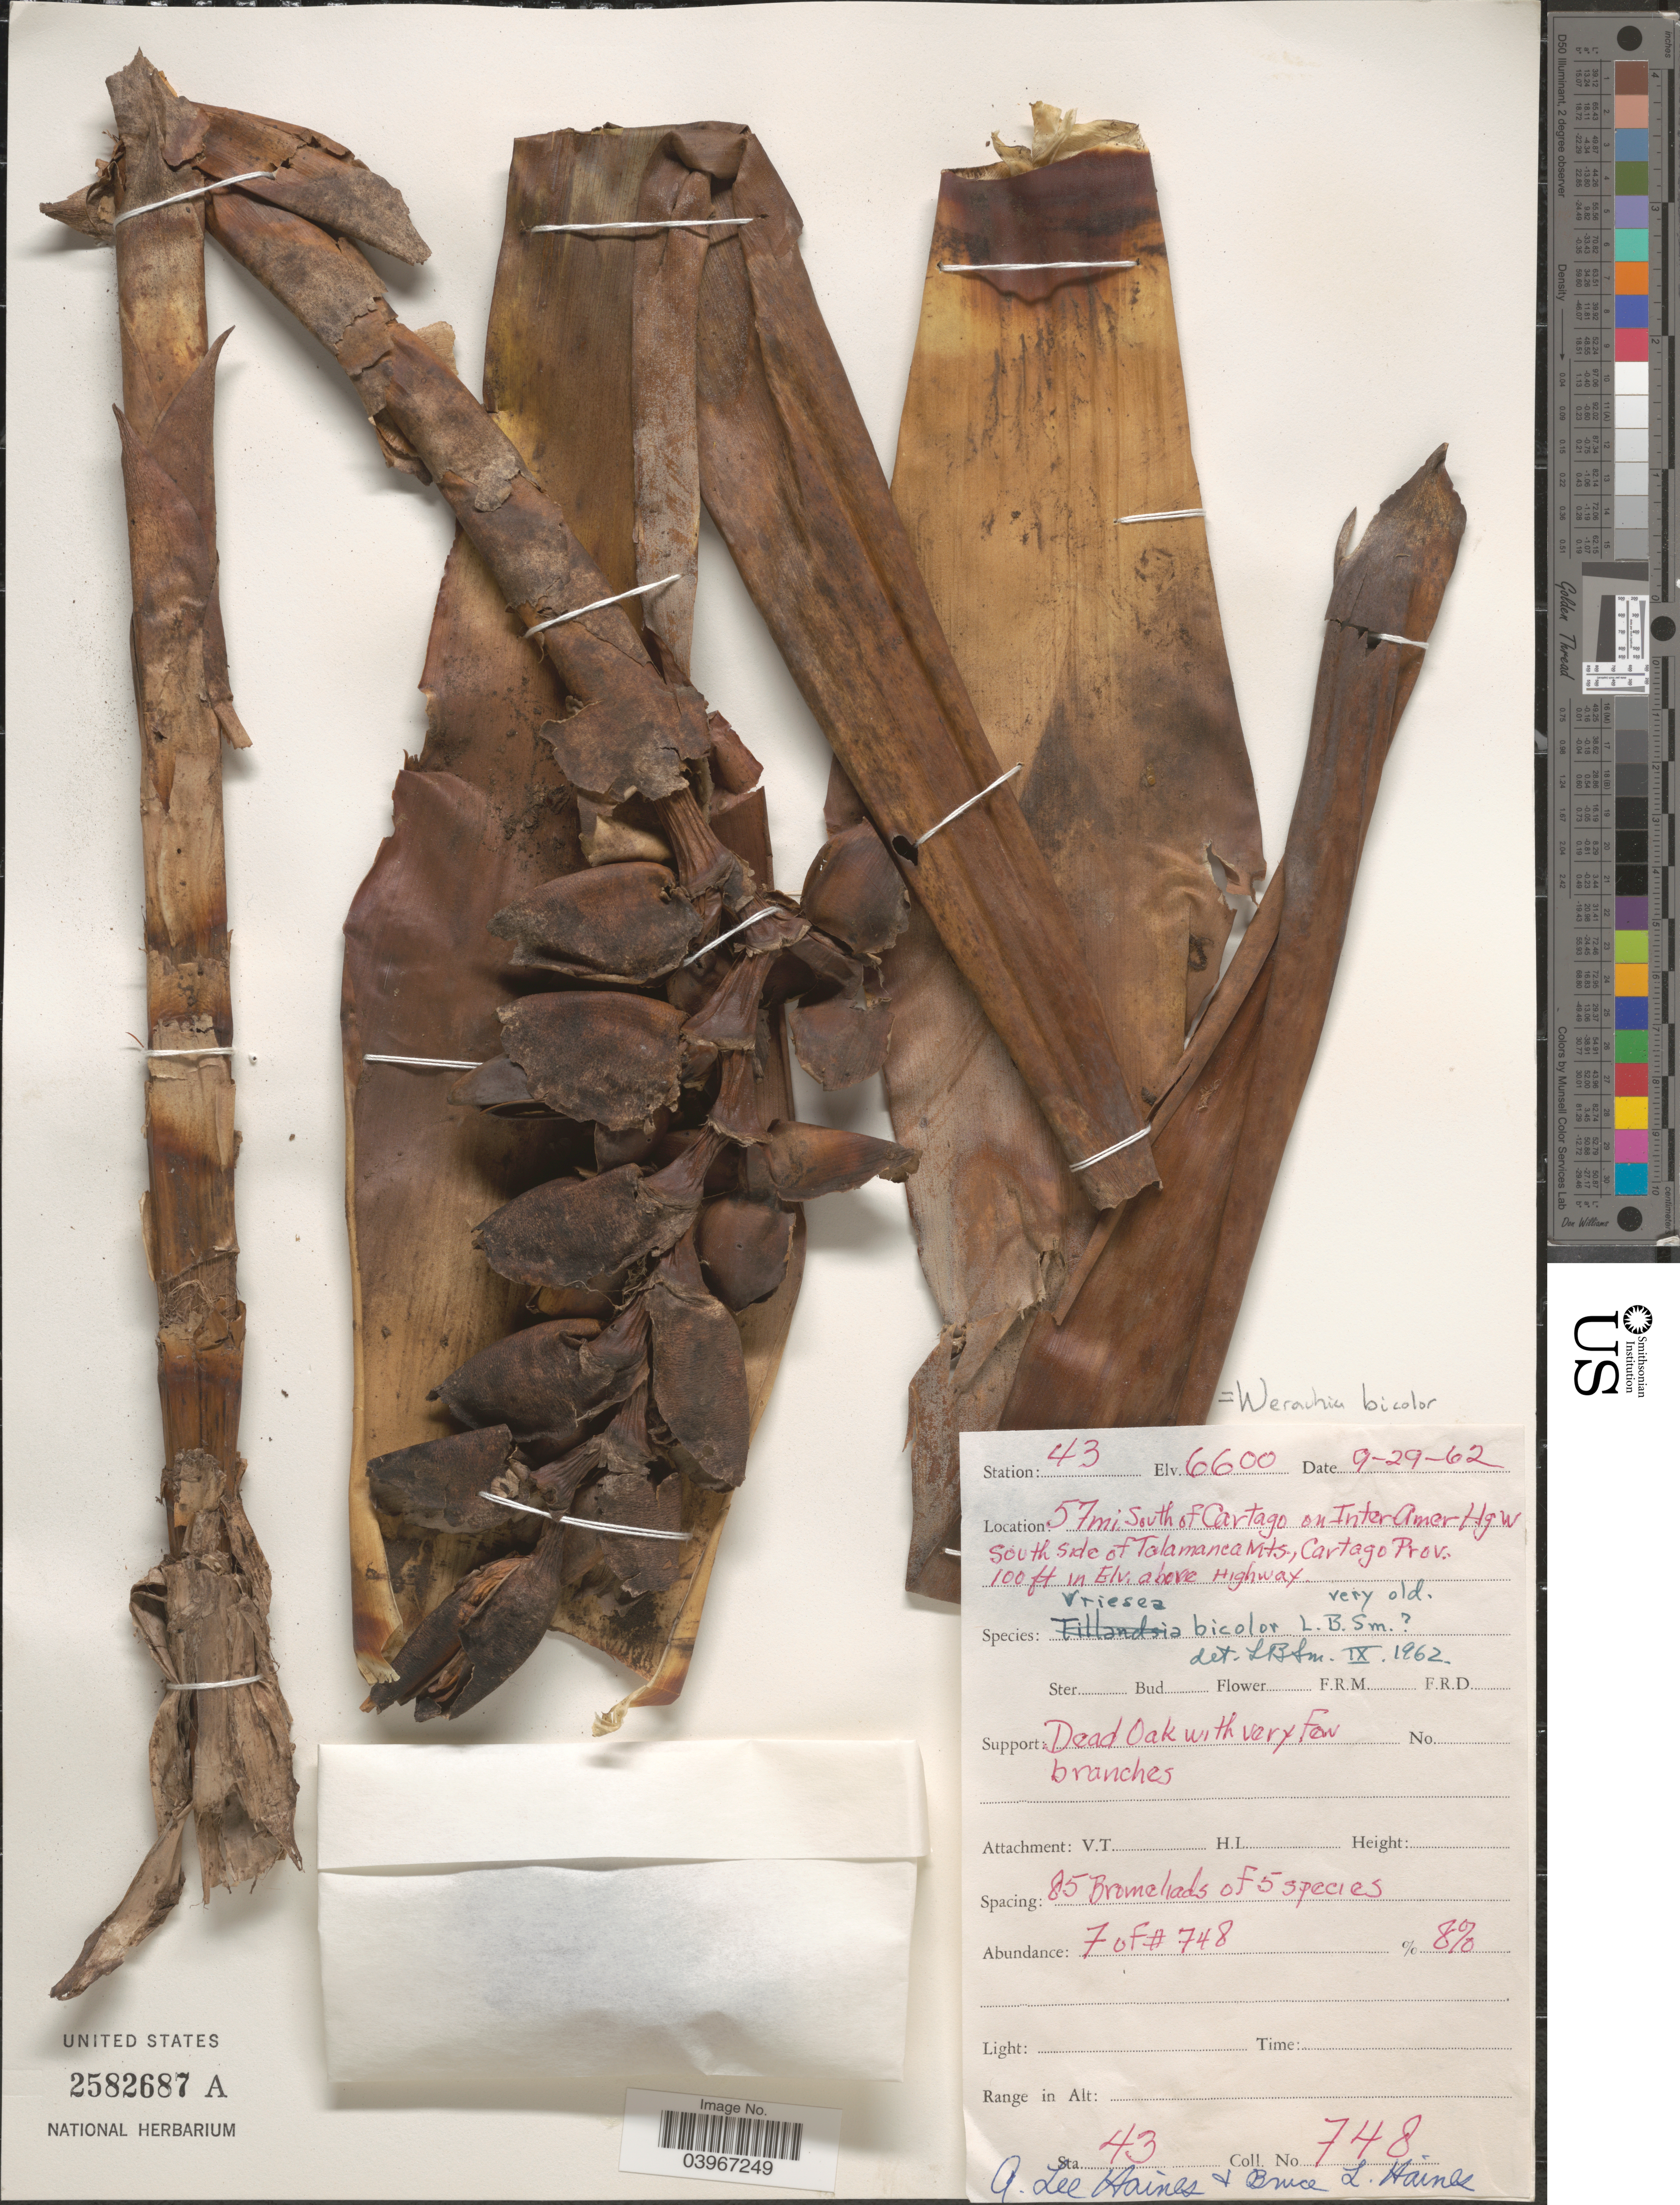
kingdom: Plantae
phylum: Tracheophyta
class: Liliopsida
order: Poales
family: Bromeliaceae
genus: Werauhia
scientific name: Werauhia bicolor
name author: (L.B. Sm.) J.R. Grant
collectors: A. L. Haines & B. L. Haines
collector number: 748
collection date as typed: Transcribed d/m/y: 29/9/62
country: Costa Rica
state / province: Cartago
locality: Station 43: 57 miles south of Cartago on Inter Amer Hgw south side of Talamanca Mts.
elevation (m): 30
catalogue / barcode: US 2582687A